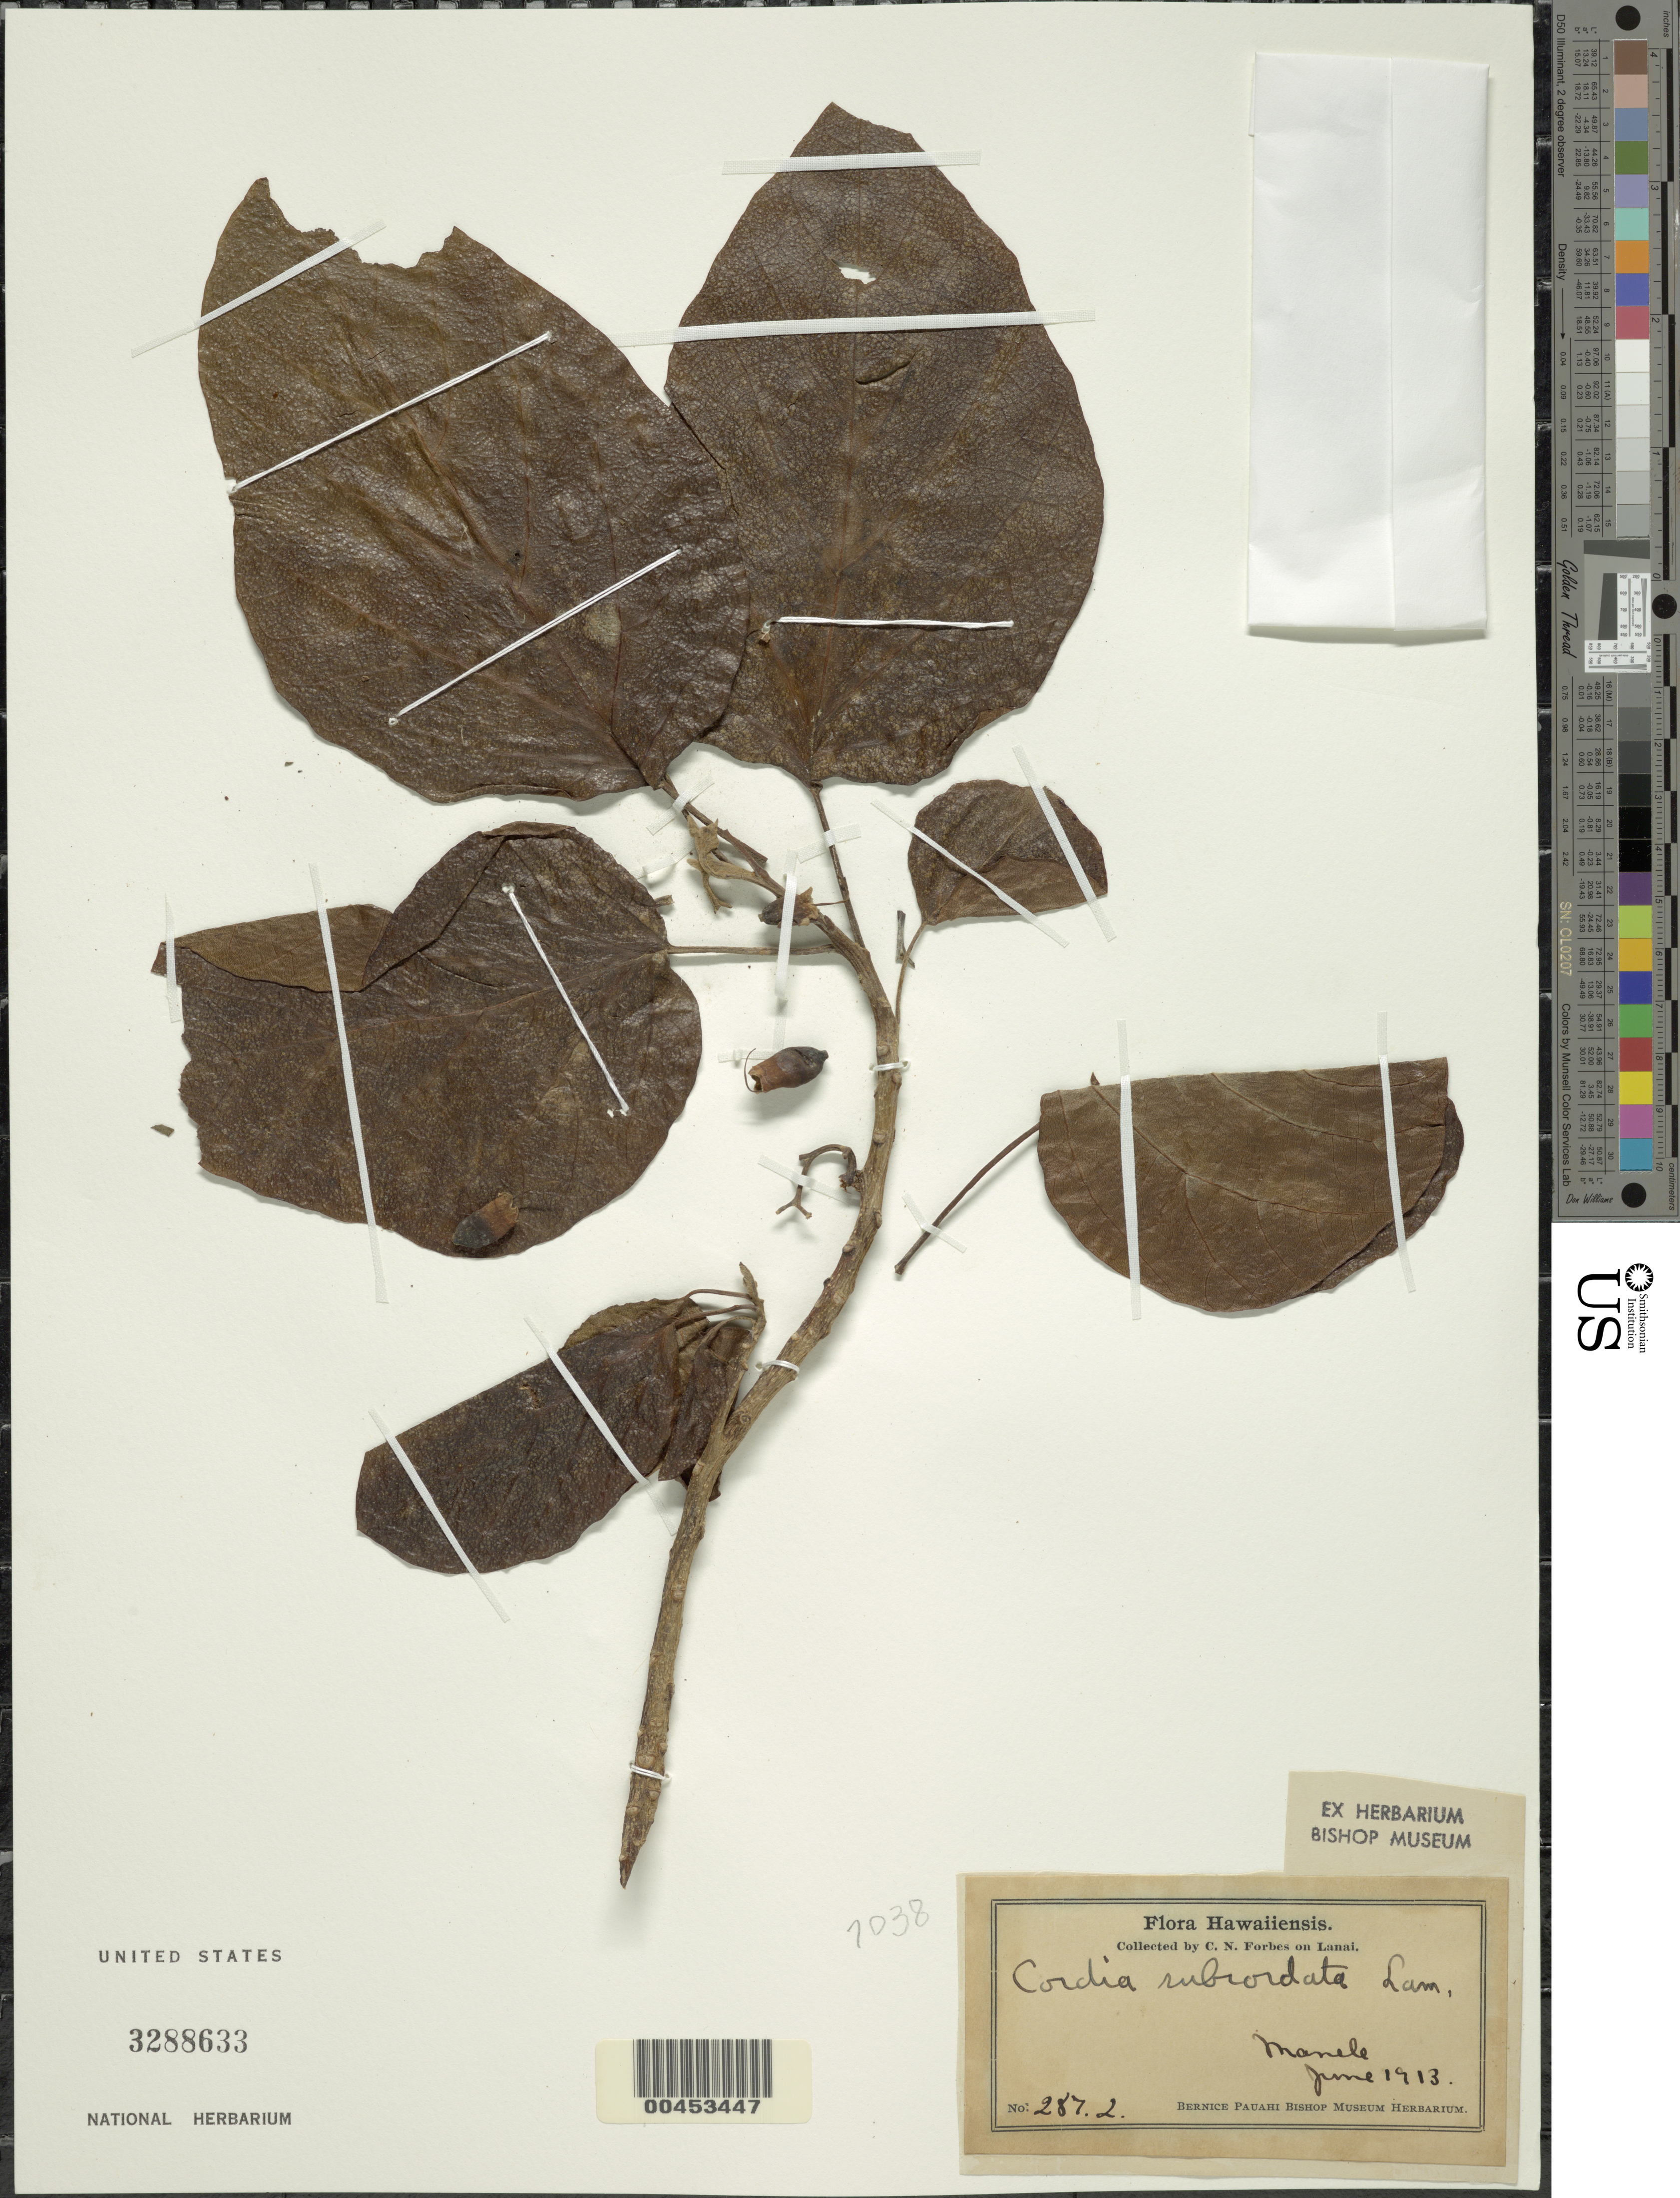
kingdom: Plantae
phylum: Tracheophyta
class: Magnoliopsida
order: Boraginales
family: Cordiaceae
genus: Cordia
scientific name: Cordia subcordata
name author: Lam.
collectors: C. N. Forbes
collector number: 287.L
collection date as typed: Jun 1913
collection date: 1913-06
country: United States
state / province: Hawaii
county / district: Maui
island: Lana'i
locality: Manele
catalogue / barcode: US 3288633